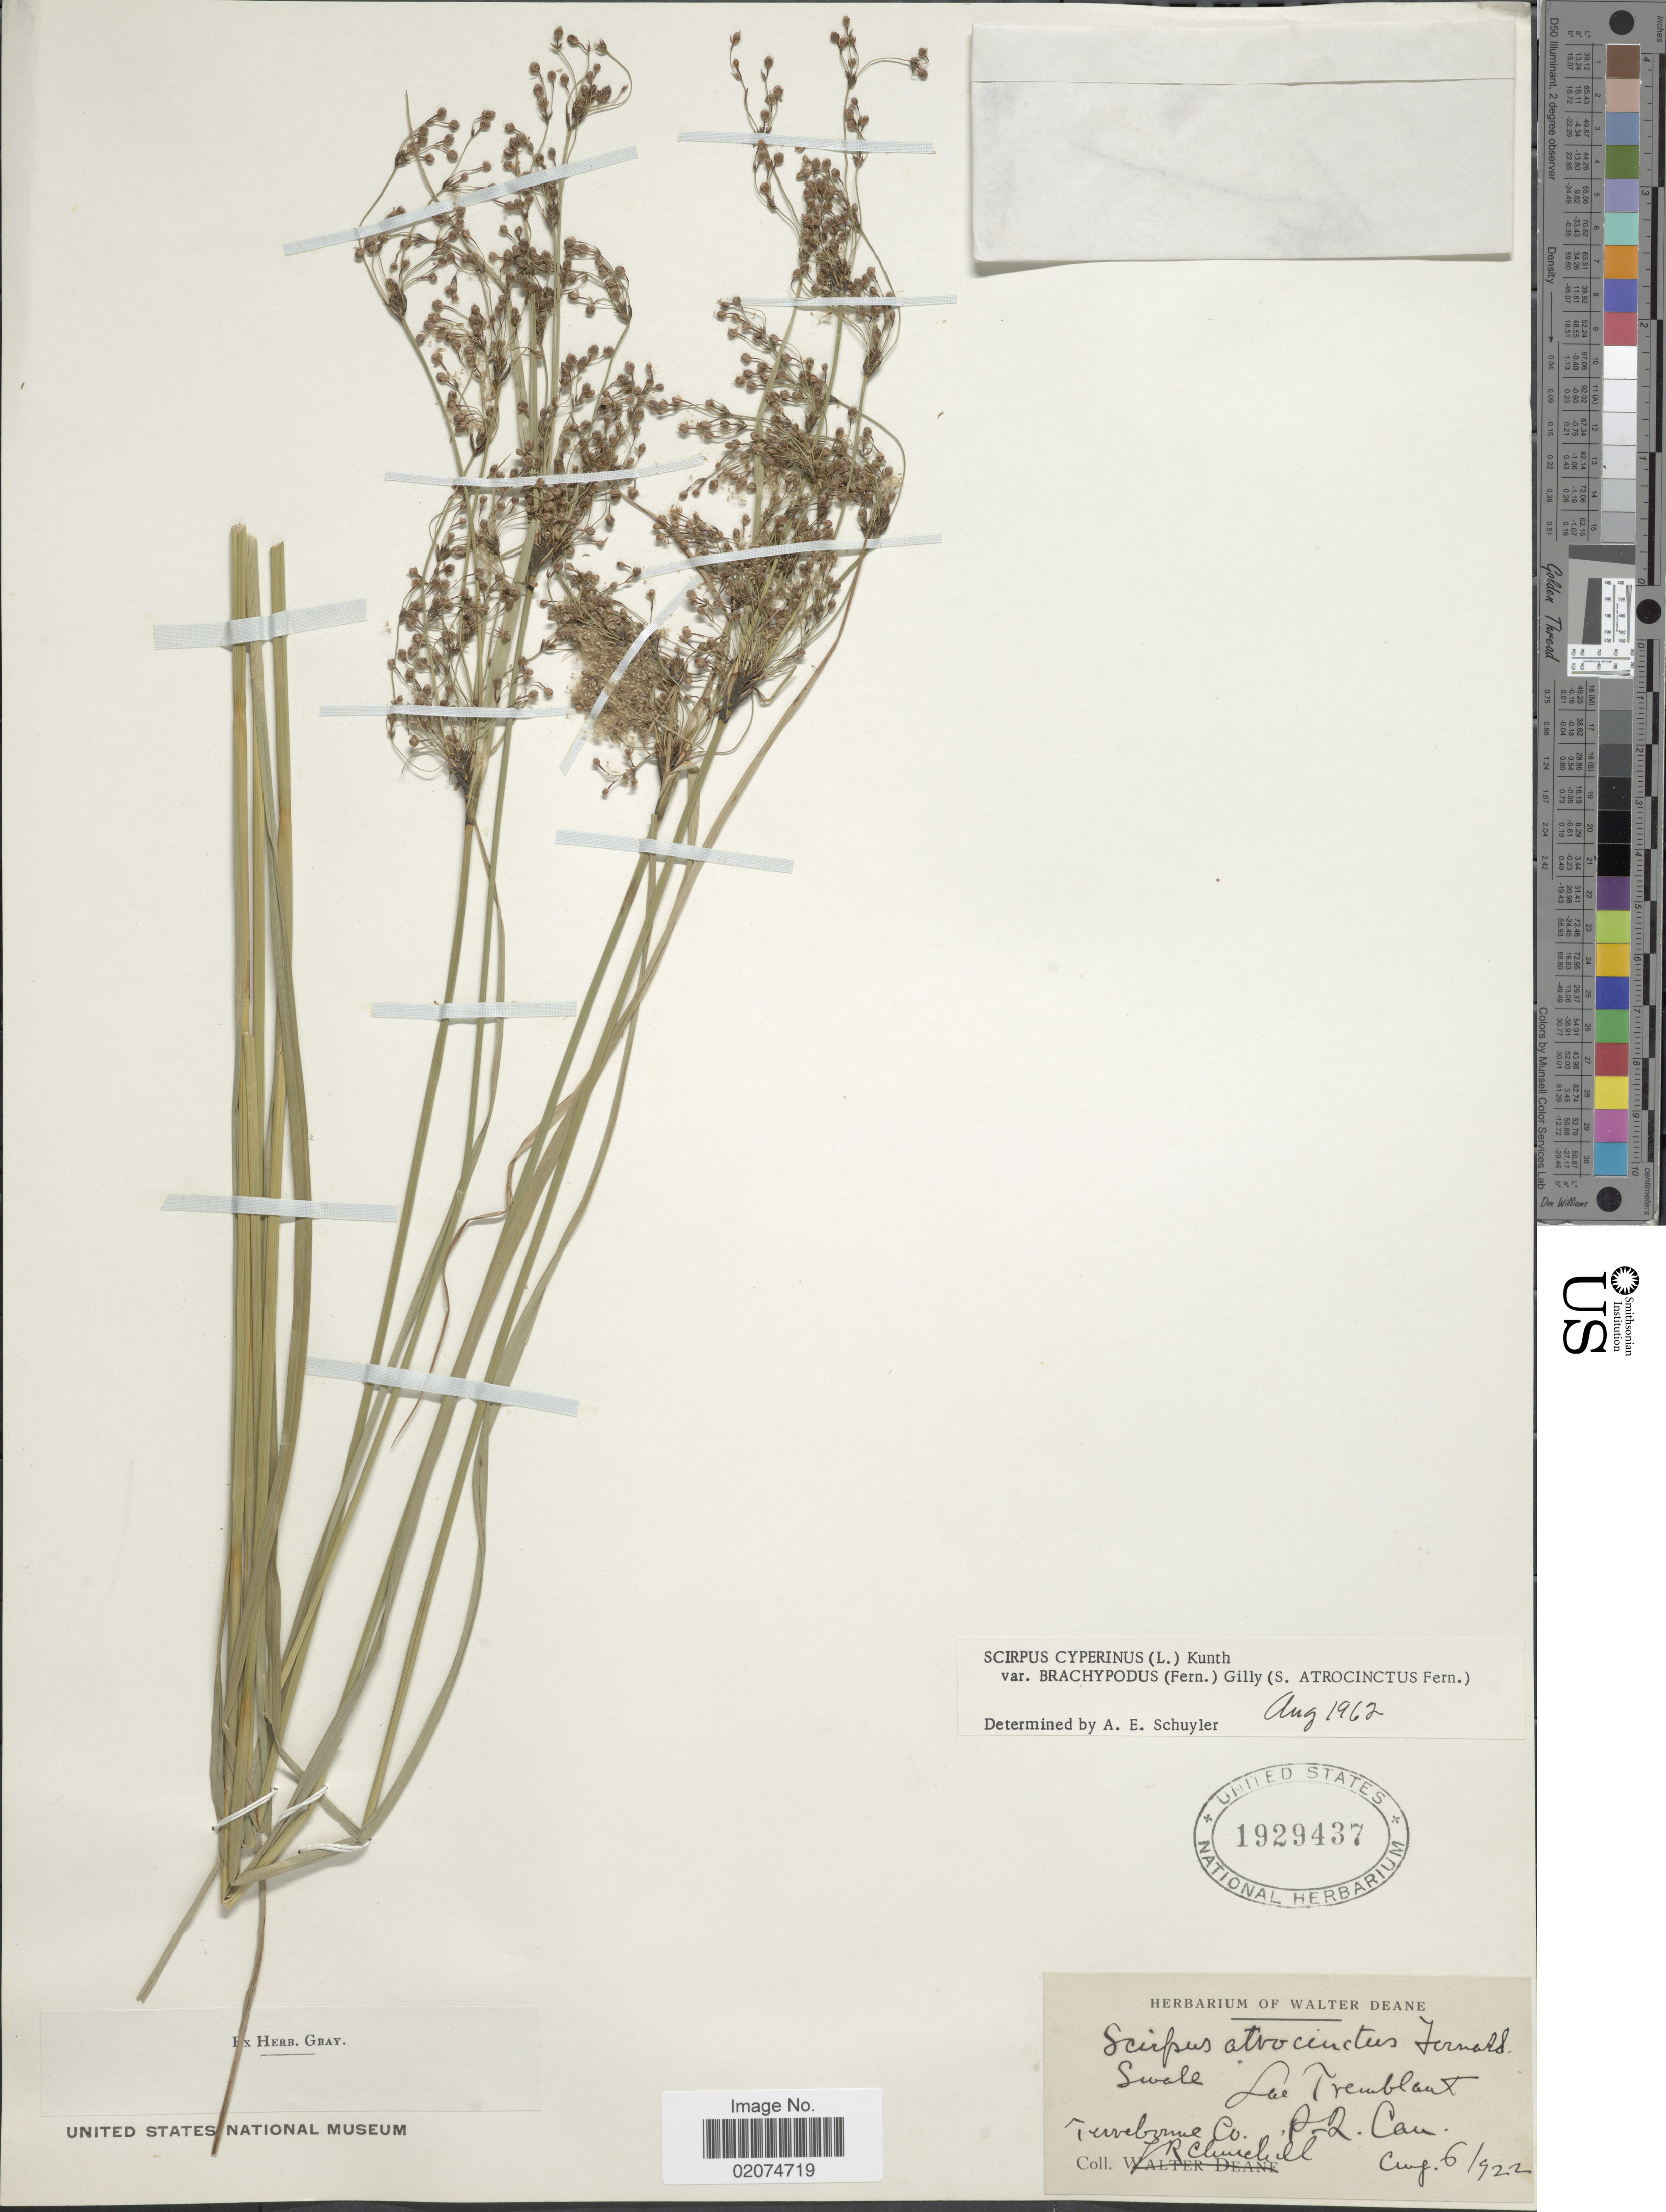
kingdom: Plantae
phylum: Tracheophyta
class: Liliopsida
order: Poales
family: Cyperaceae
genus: Scirpus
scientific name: Scirpus atrocinctus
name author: Fernald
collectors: J. Churchill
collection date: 1922-08-06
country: Canada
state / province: Quebec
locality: Lac Tremblant, Terrebonne Co. P.Q. Can.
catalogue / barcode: US 1929437